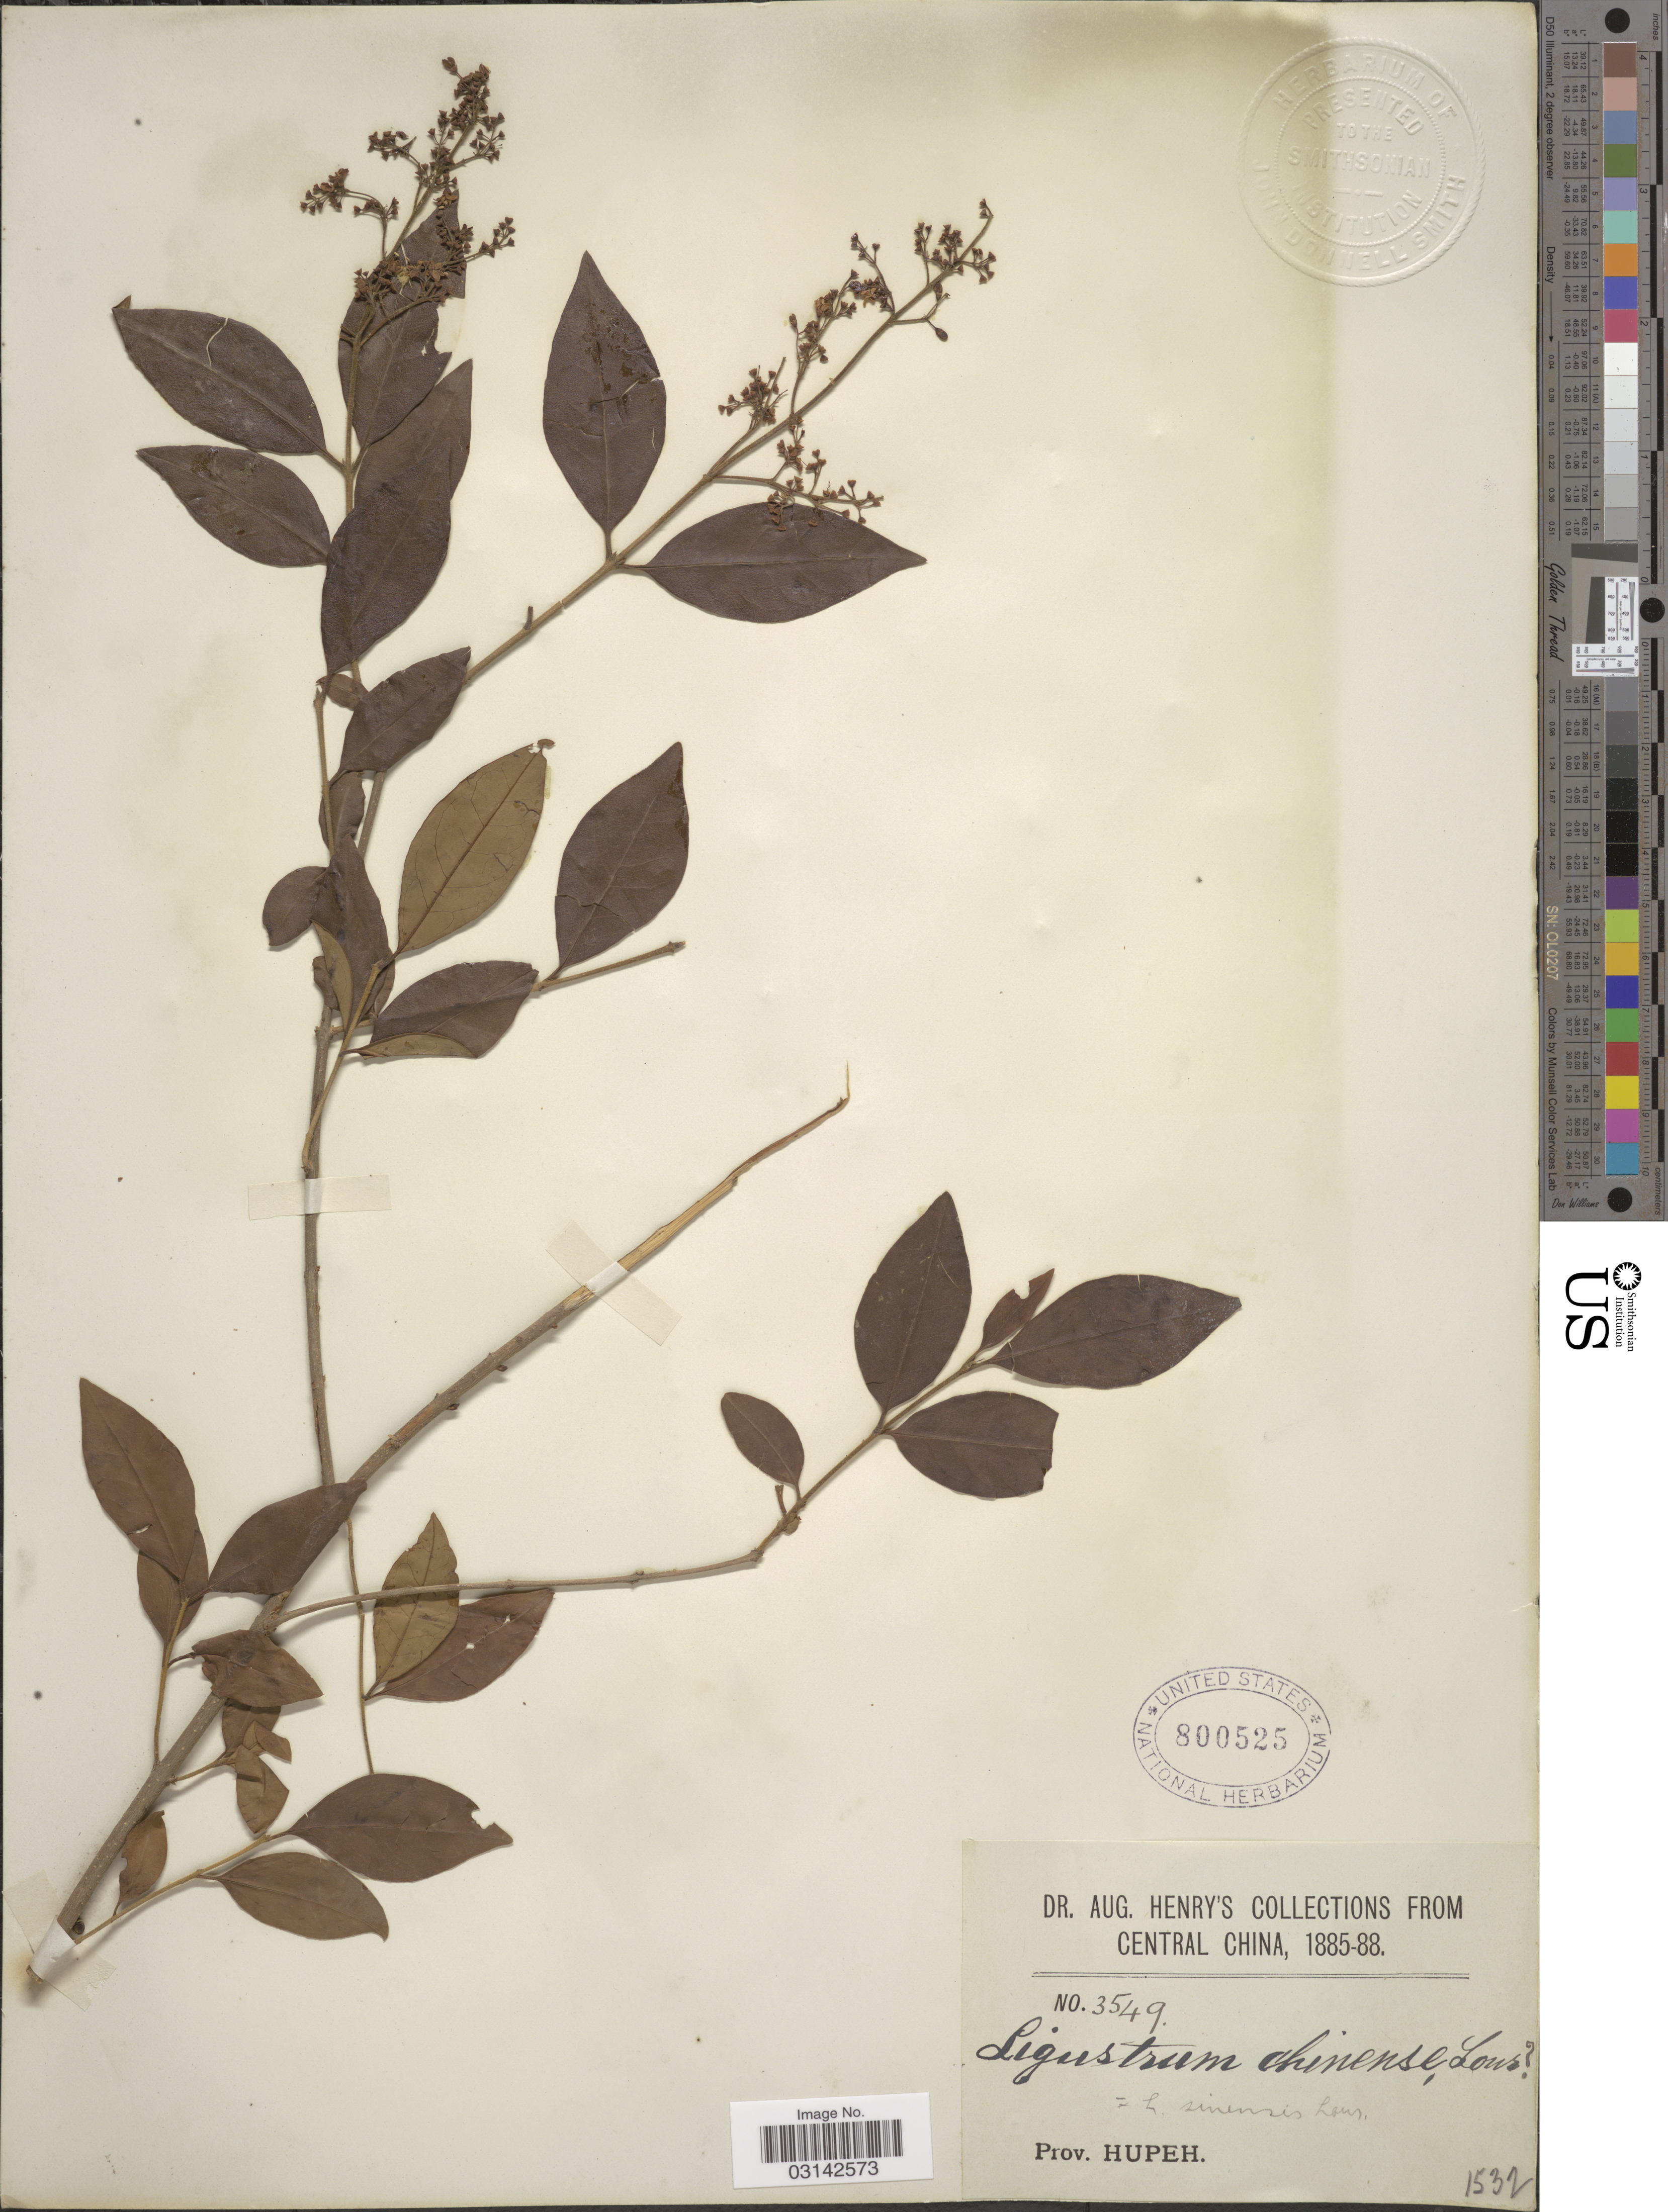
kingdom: Plantae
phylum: Tracheophyta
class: Magnoliopsida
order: Lamiales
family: Oleaceae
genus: Ligustrum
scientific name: Ligustrum sinense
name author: Lour.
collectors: A. Henry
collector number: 3549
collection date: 1885/1888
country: China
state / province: Hubei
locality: Central China, Prov. Hupeh.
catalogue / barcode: US 800525